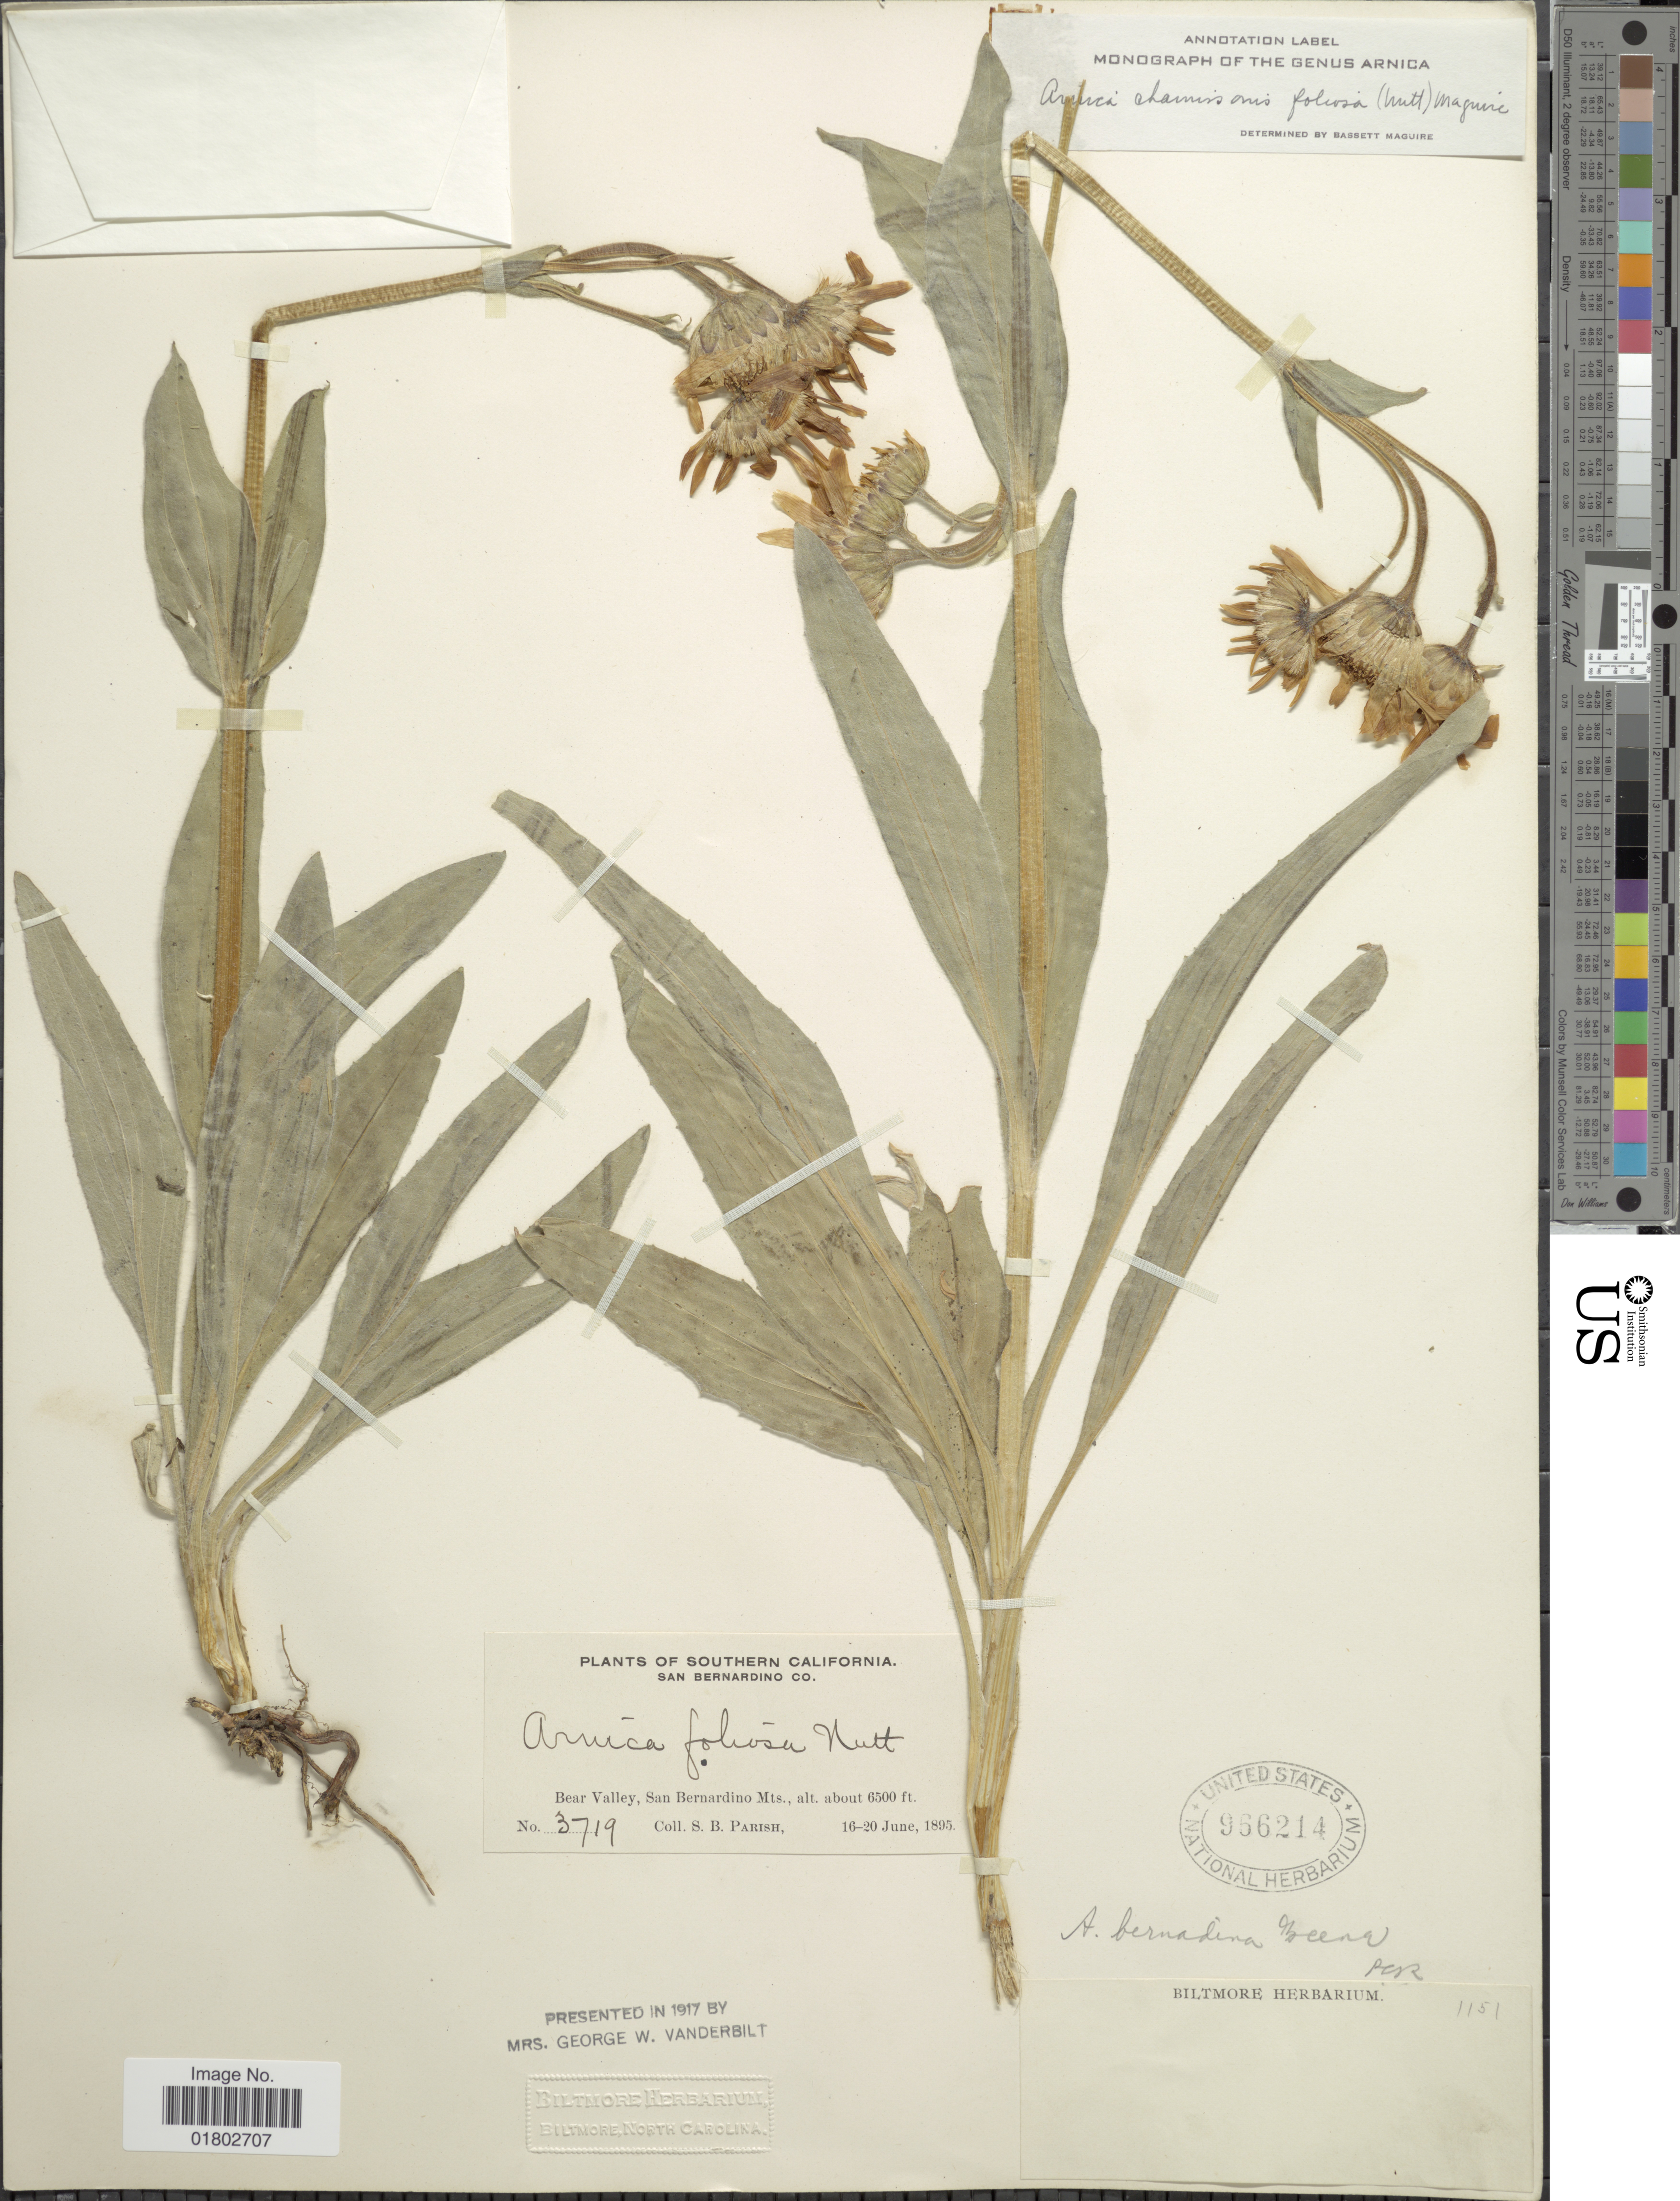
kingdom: Plantae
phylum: Tracheophyta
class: Magnoliopsida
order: Asterales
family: Asteraceae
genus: Arnica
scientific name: Arnica chamissonis subsp. foliosa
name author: (Nutt.) Maguire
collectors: S. B. Parish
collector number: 3719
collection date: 1895-06-16/1895-06-20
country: United States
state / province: California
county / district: San Bernardino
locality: Southern California, San Bernardino Co, Bear Valley, San Bernardino Mts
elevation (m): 1981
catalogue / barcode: US 966214